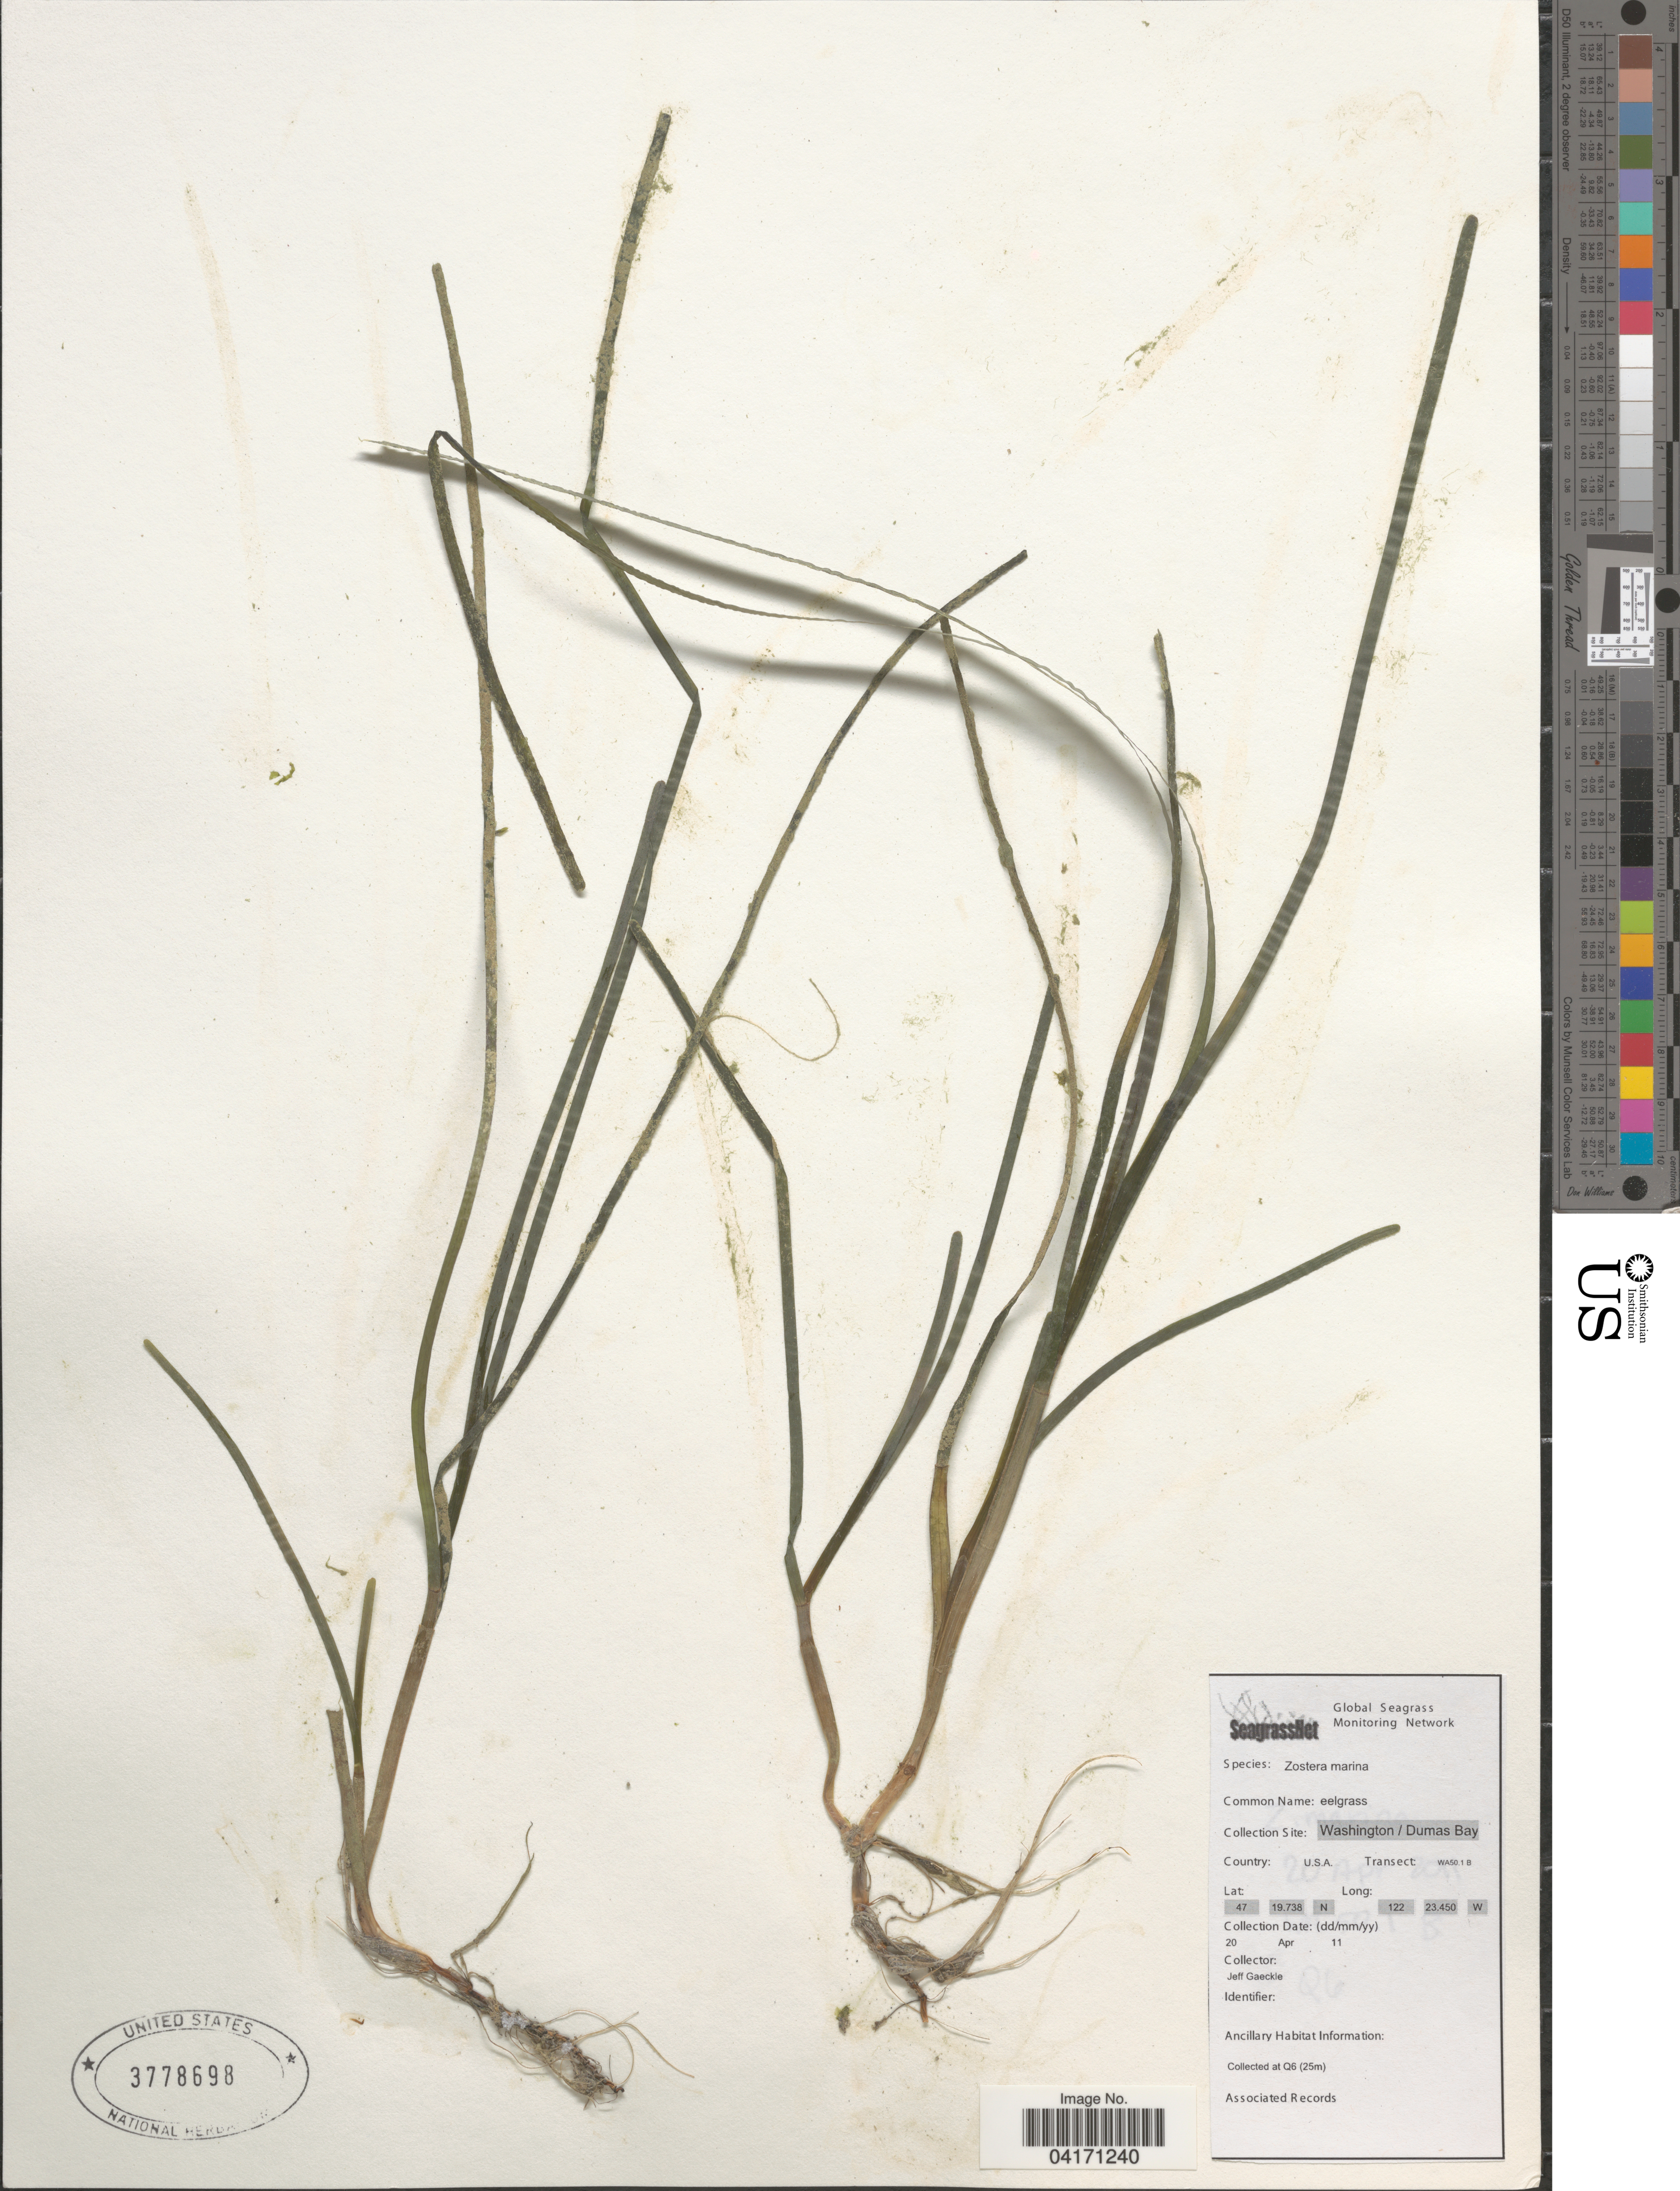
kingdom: Plantae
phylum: Tracheophyta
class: Liliopsida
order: Alismatales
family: Zosteraceae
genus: Zostera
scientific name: Zostera marina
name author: L.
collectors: J. Gaeckle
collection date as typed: Transcribed d/m/y: 20/4/11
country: United States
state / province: Washington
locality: Dumas Bay. Transect: WA50.1 B. Collected at Q6.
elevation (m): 25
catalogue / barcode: US 3778698